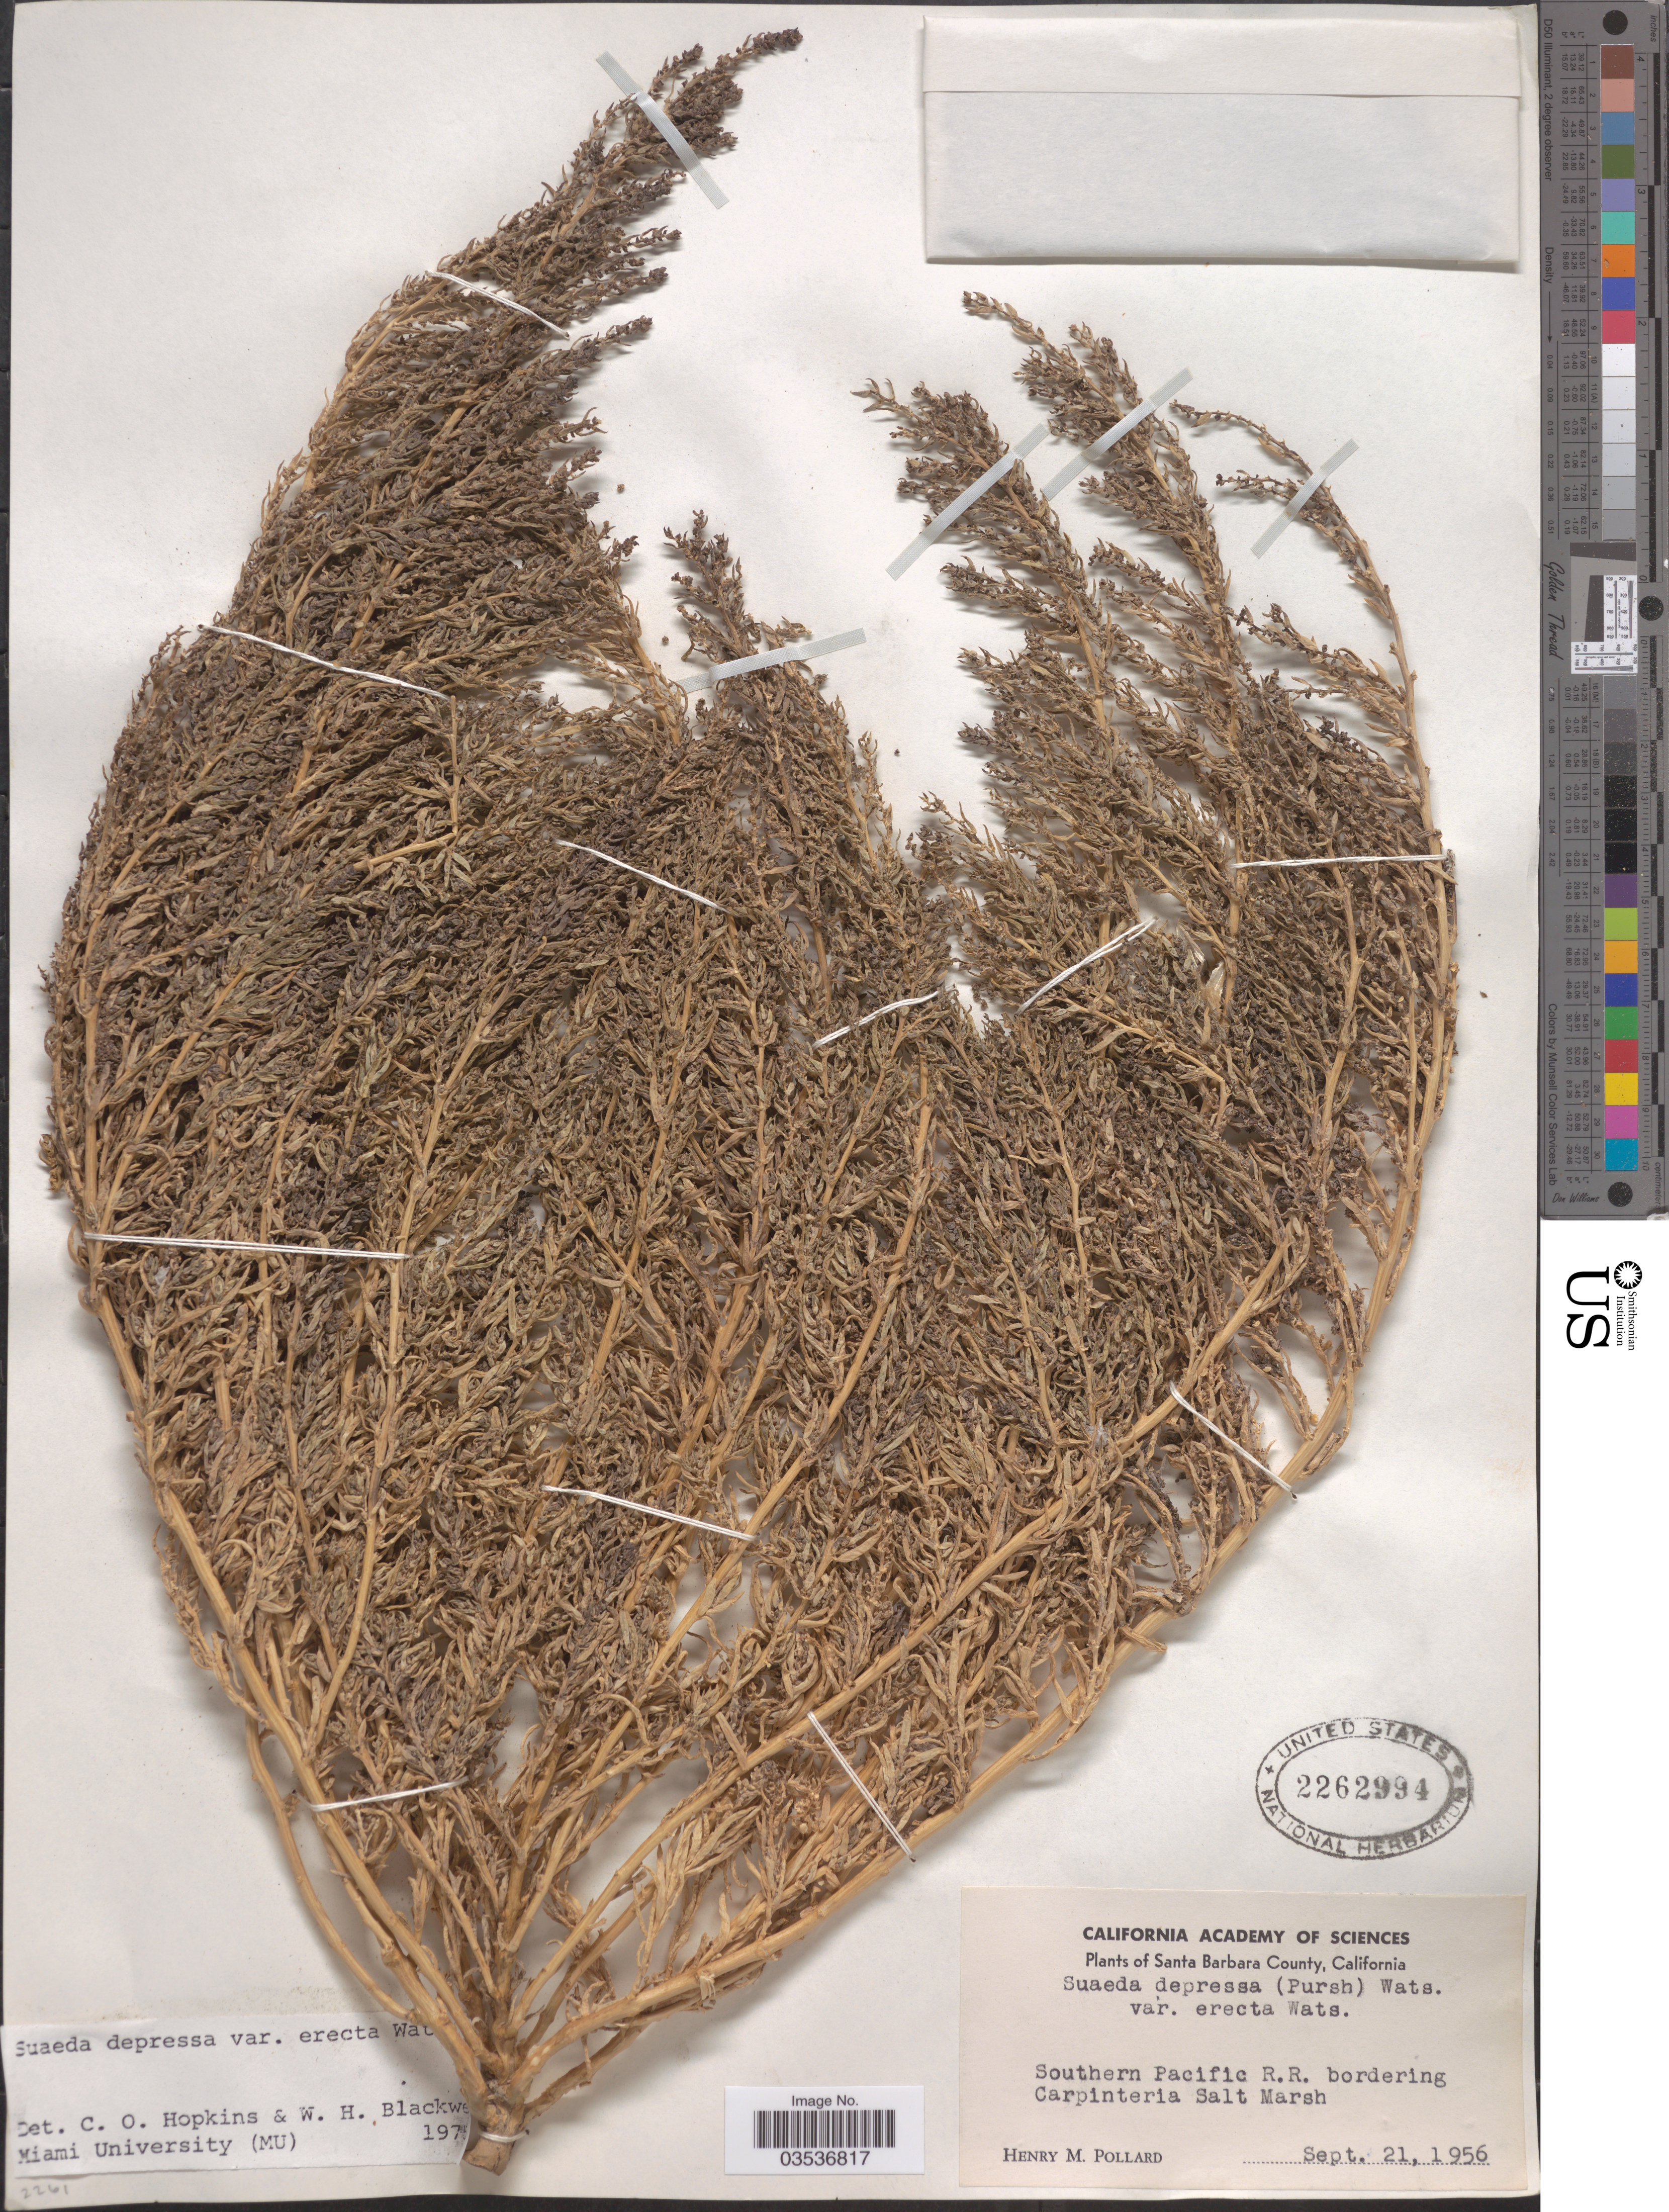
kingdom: Plantae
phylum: Tracheophyta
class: Magnoliopsida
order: Caryophyllales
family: Amaranthaceae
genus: Suaeda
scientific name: Suaeda depressa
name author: (Pursh) S. Watson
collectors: H. M. Pollard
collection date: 1956-09-21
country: United States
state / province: California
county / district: Santa Barbara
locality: Santa Barbara County. Southern Pacific R.R. bordering Carpinteria Salt Marsh.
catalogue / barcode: US 2262994